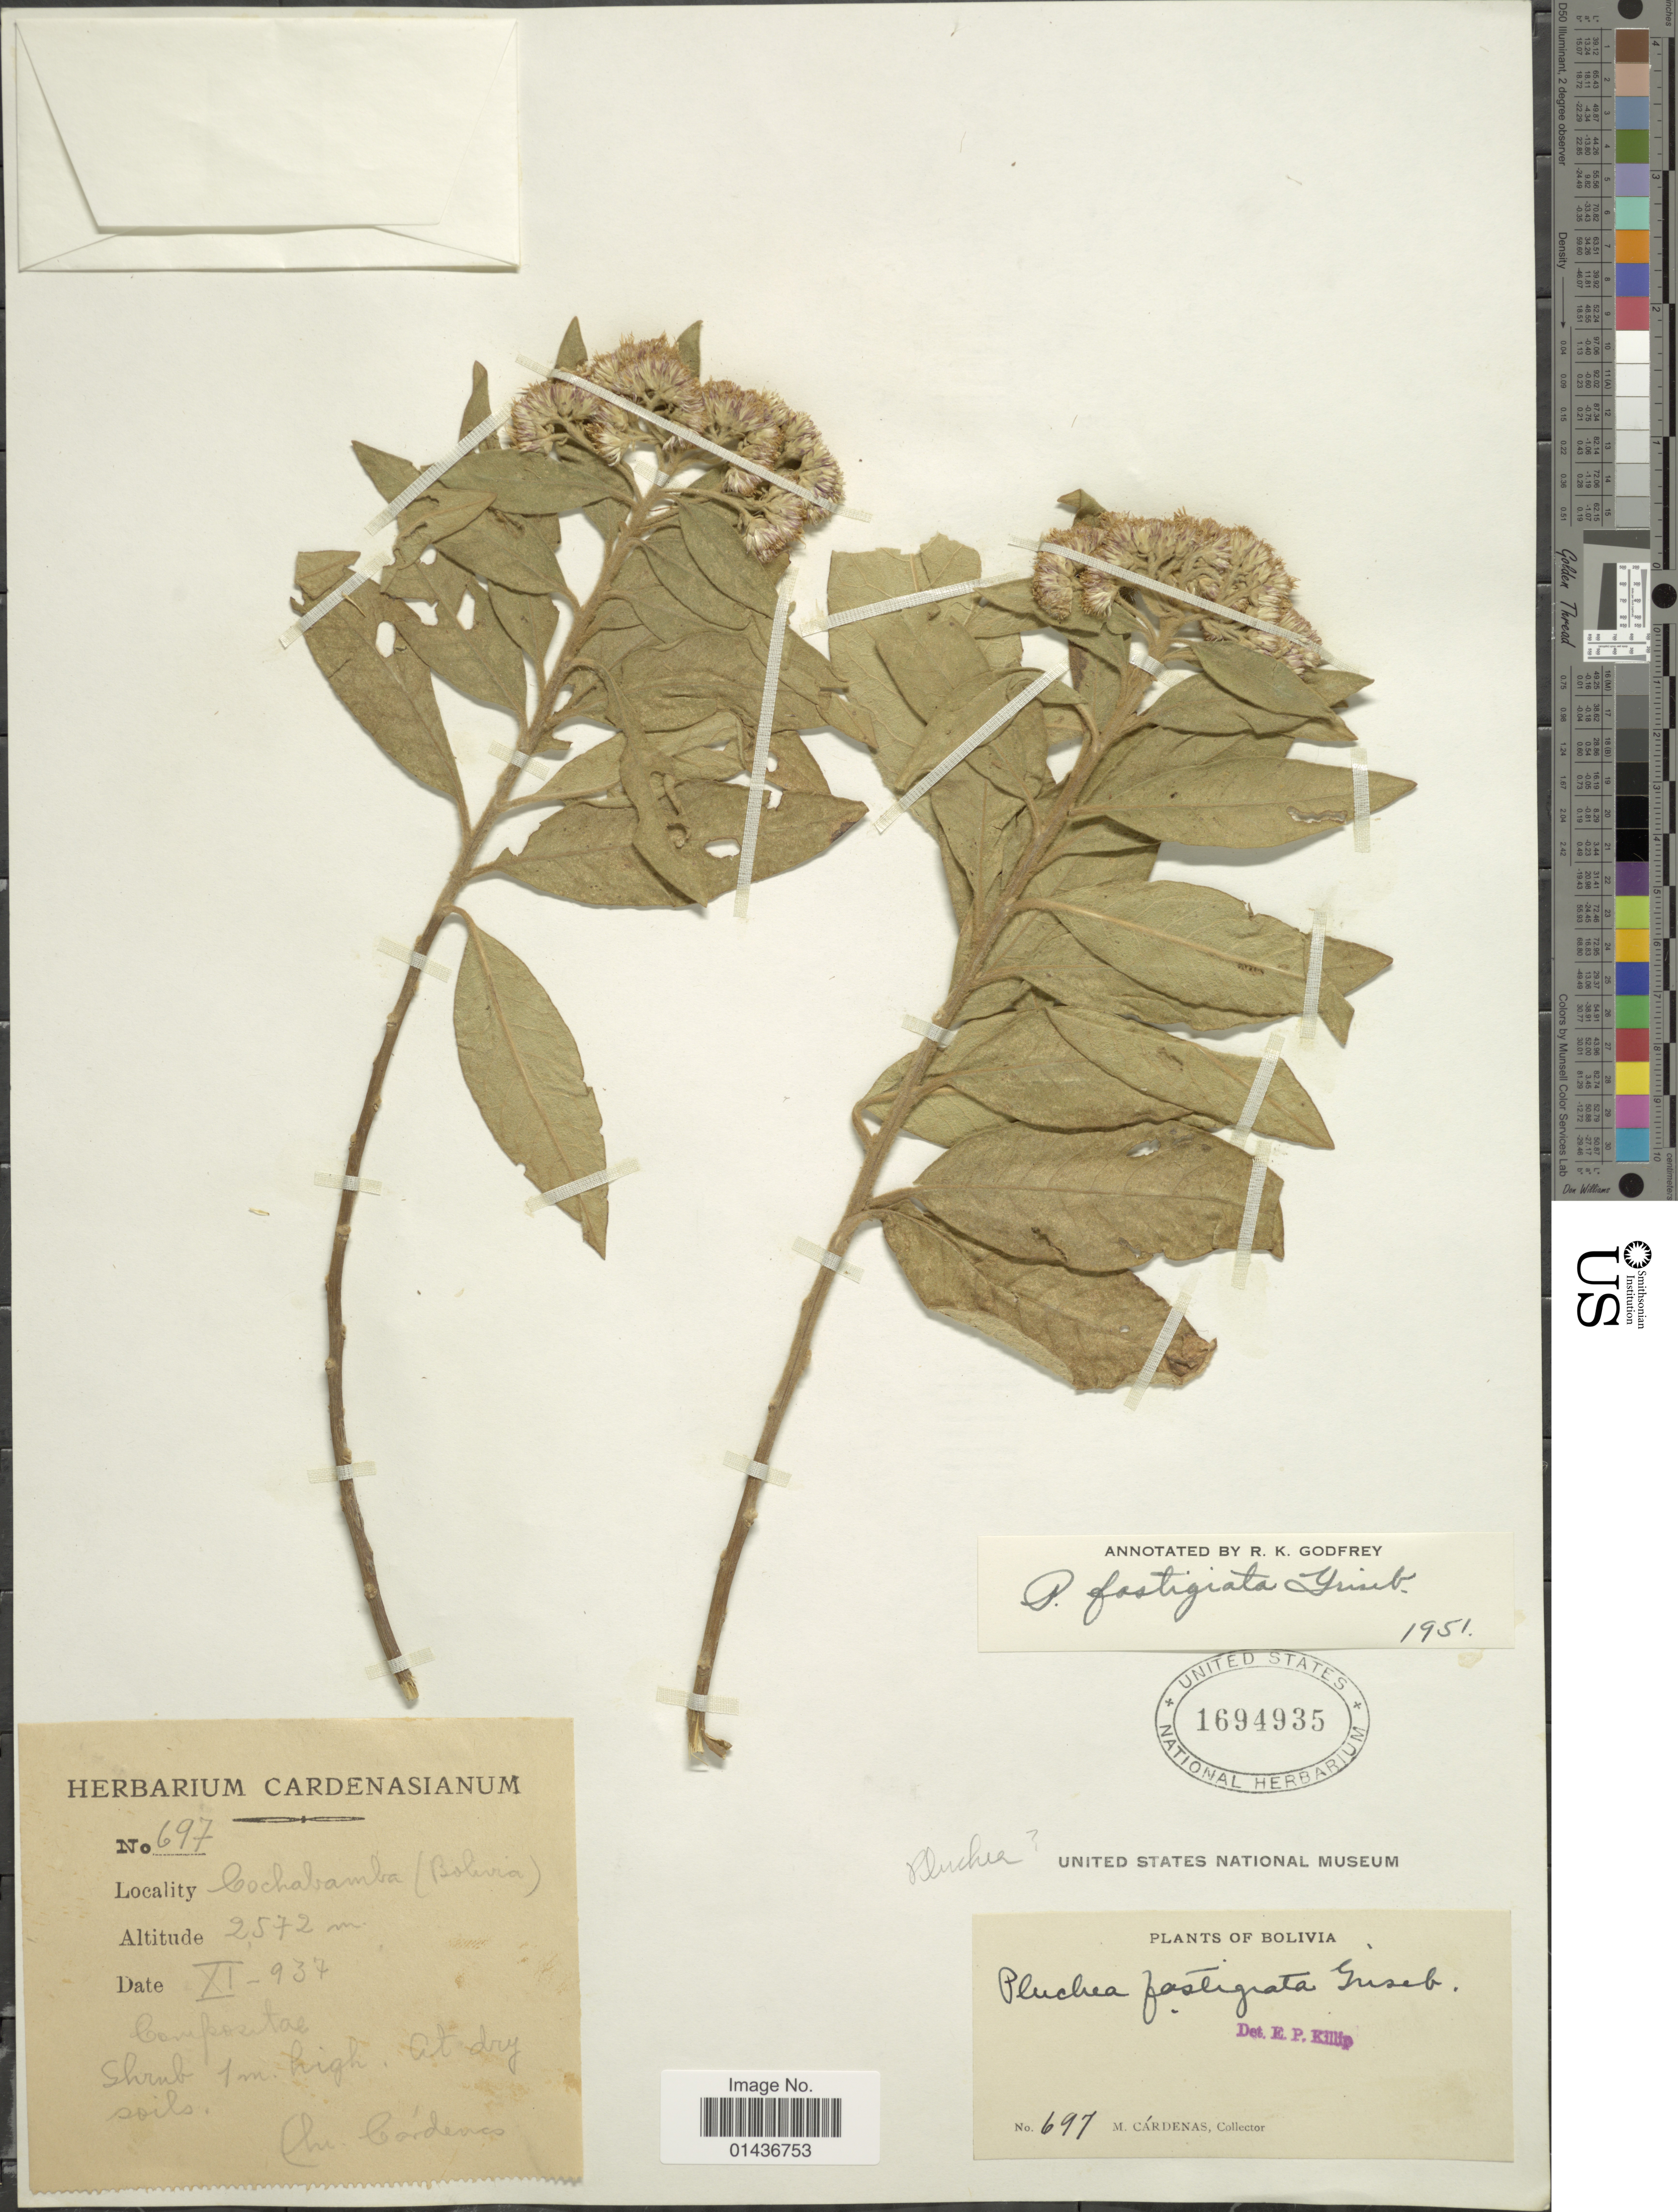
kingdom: Plantae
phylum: Tracheophyta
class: Magnoliopsida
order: Asterales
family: Asteraceae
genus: Pluchea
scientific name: Pluchea fastigiata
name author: Griseb.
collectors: M. Cárdenas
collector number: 697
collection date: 1934-11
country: Bolivia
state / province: Cochabamba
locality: Cochabamba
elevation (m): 2572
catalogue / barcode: US 1694935